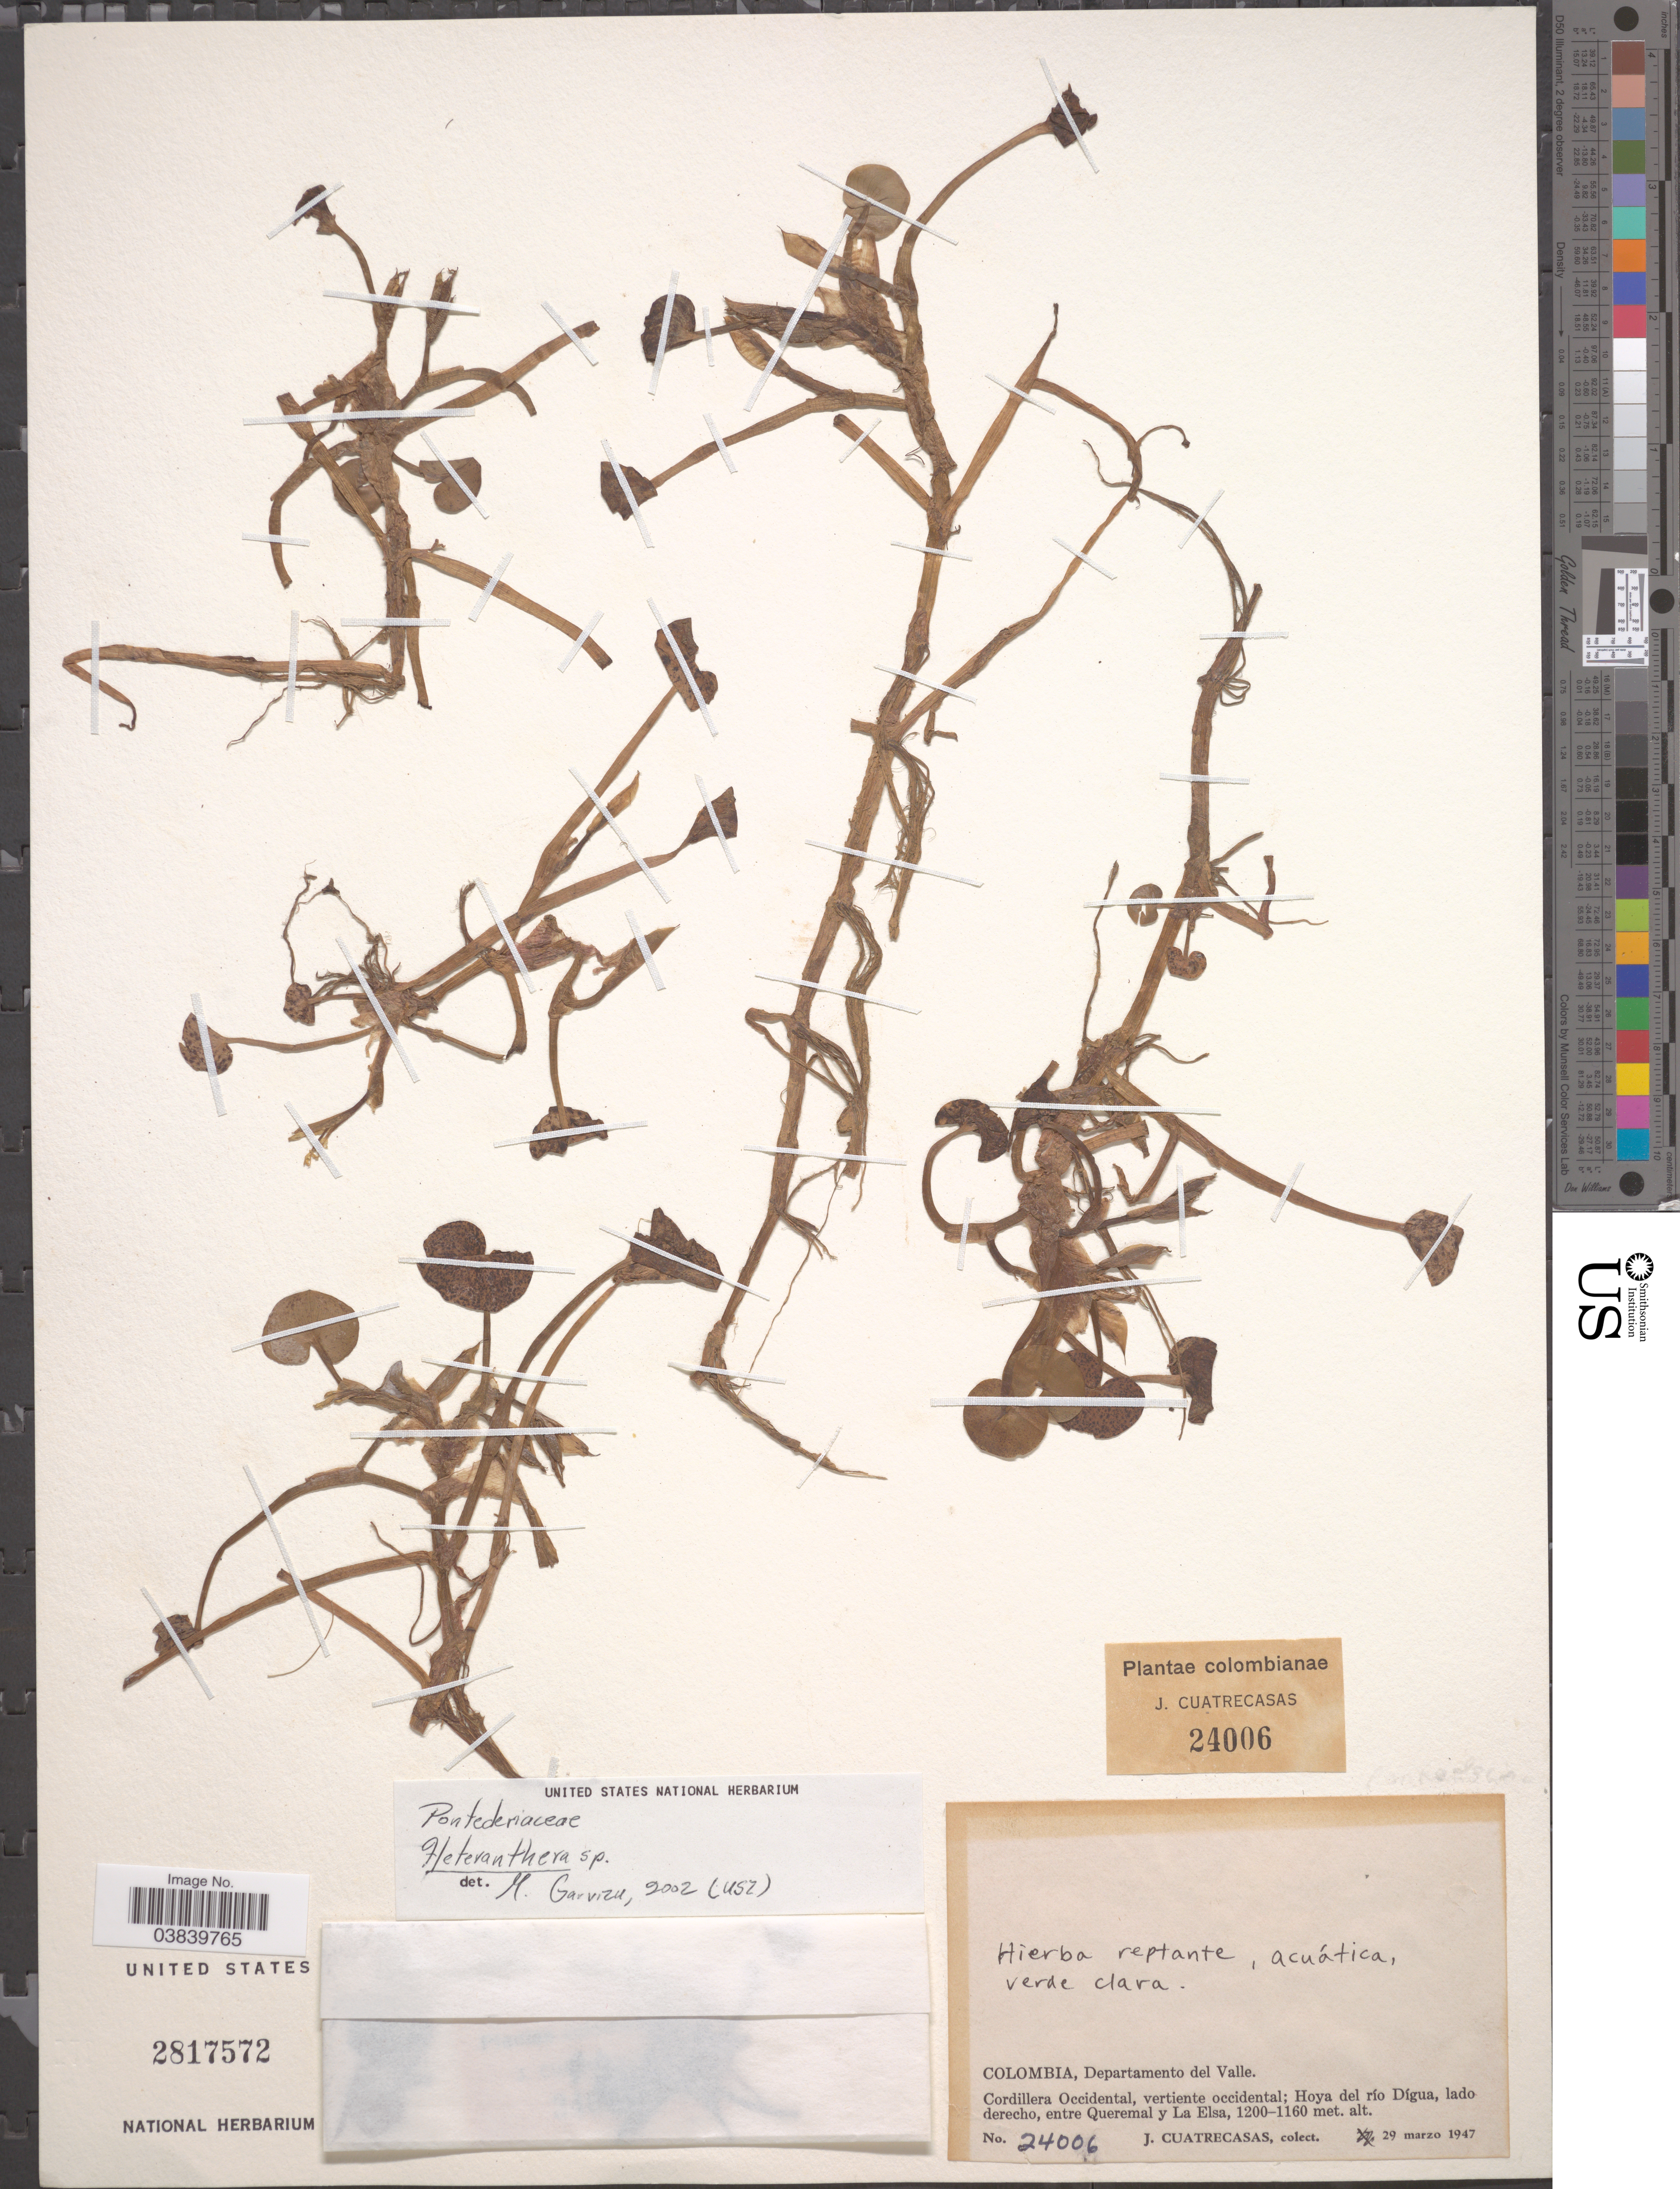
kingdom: Plantae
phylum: Tracheophyta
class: Liliopsida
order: Commelinales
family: Pontederiaceae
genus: Heteranthera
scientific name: Heteranthera sp.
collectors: J. Cuatrecasas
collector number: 24006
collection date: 1947-03-29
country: Colombia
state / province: Valle del Cauca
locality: Departamento del Valle. Cordillera Occidental, vertiente occidental; Hoya del río Dígua, lado derecho, entre Queremal y La Elsa.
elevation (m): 1160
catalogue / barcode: US 2817572